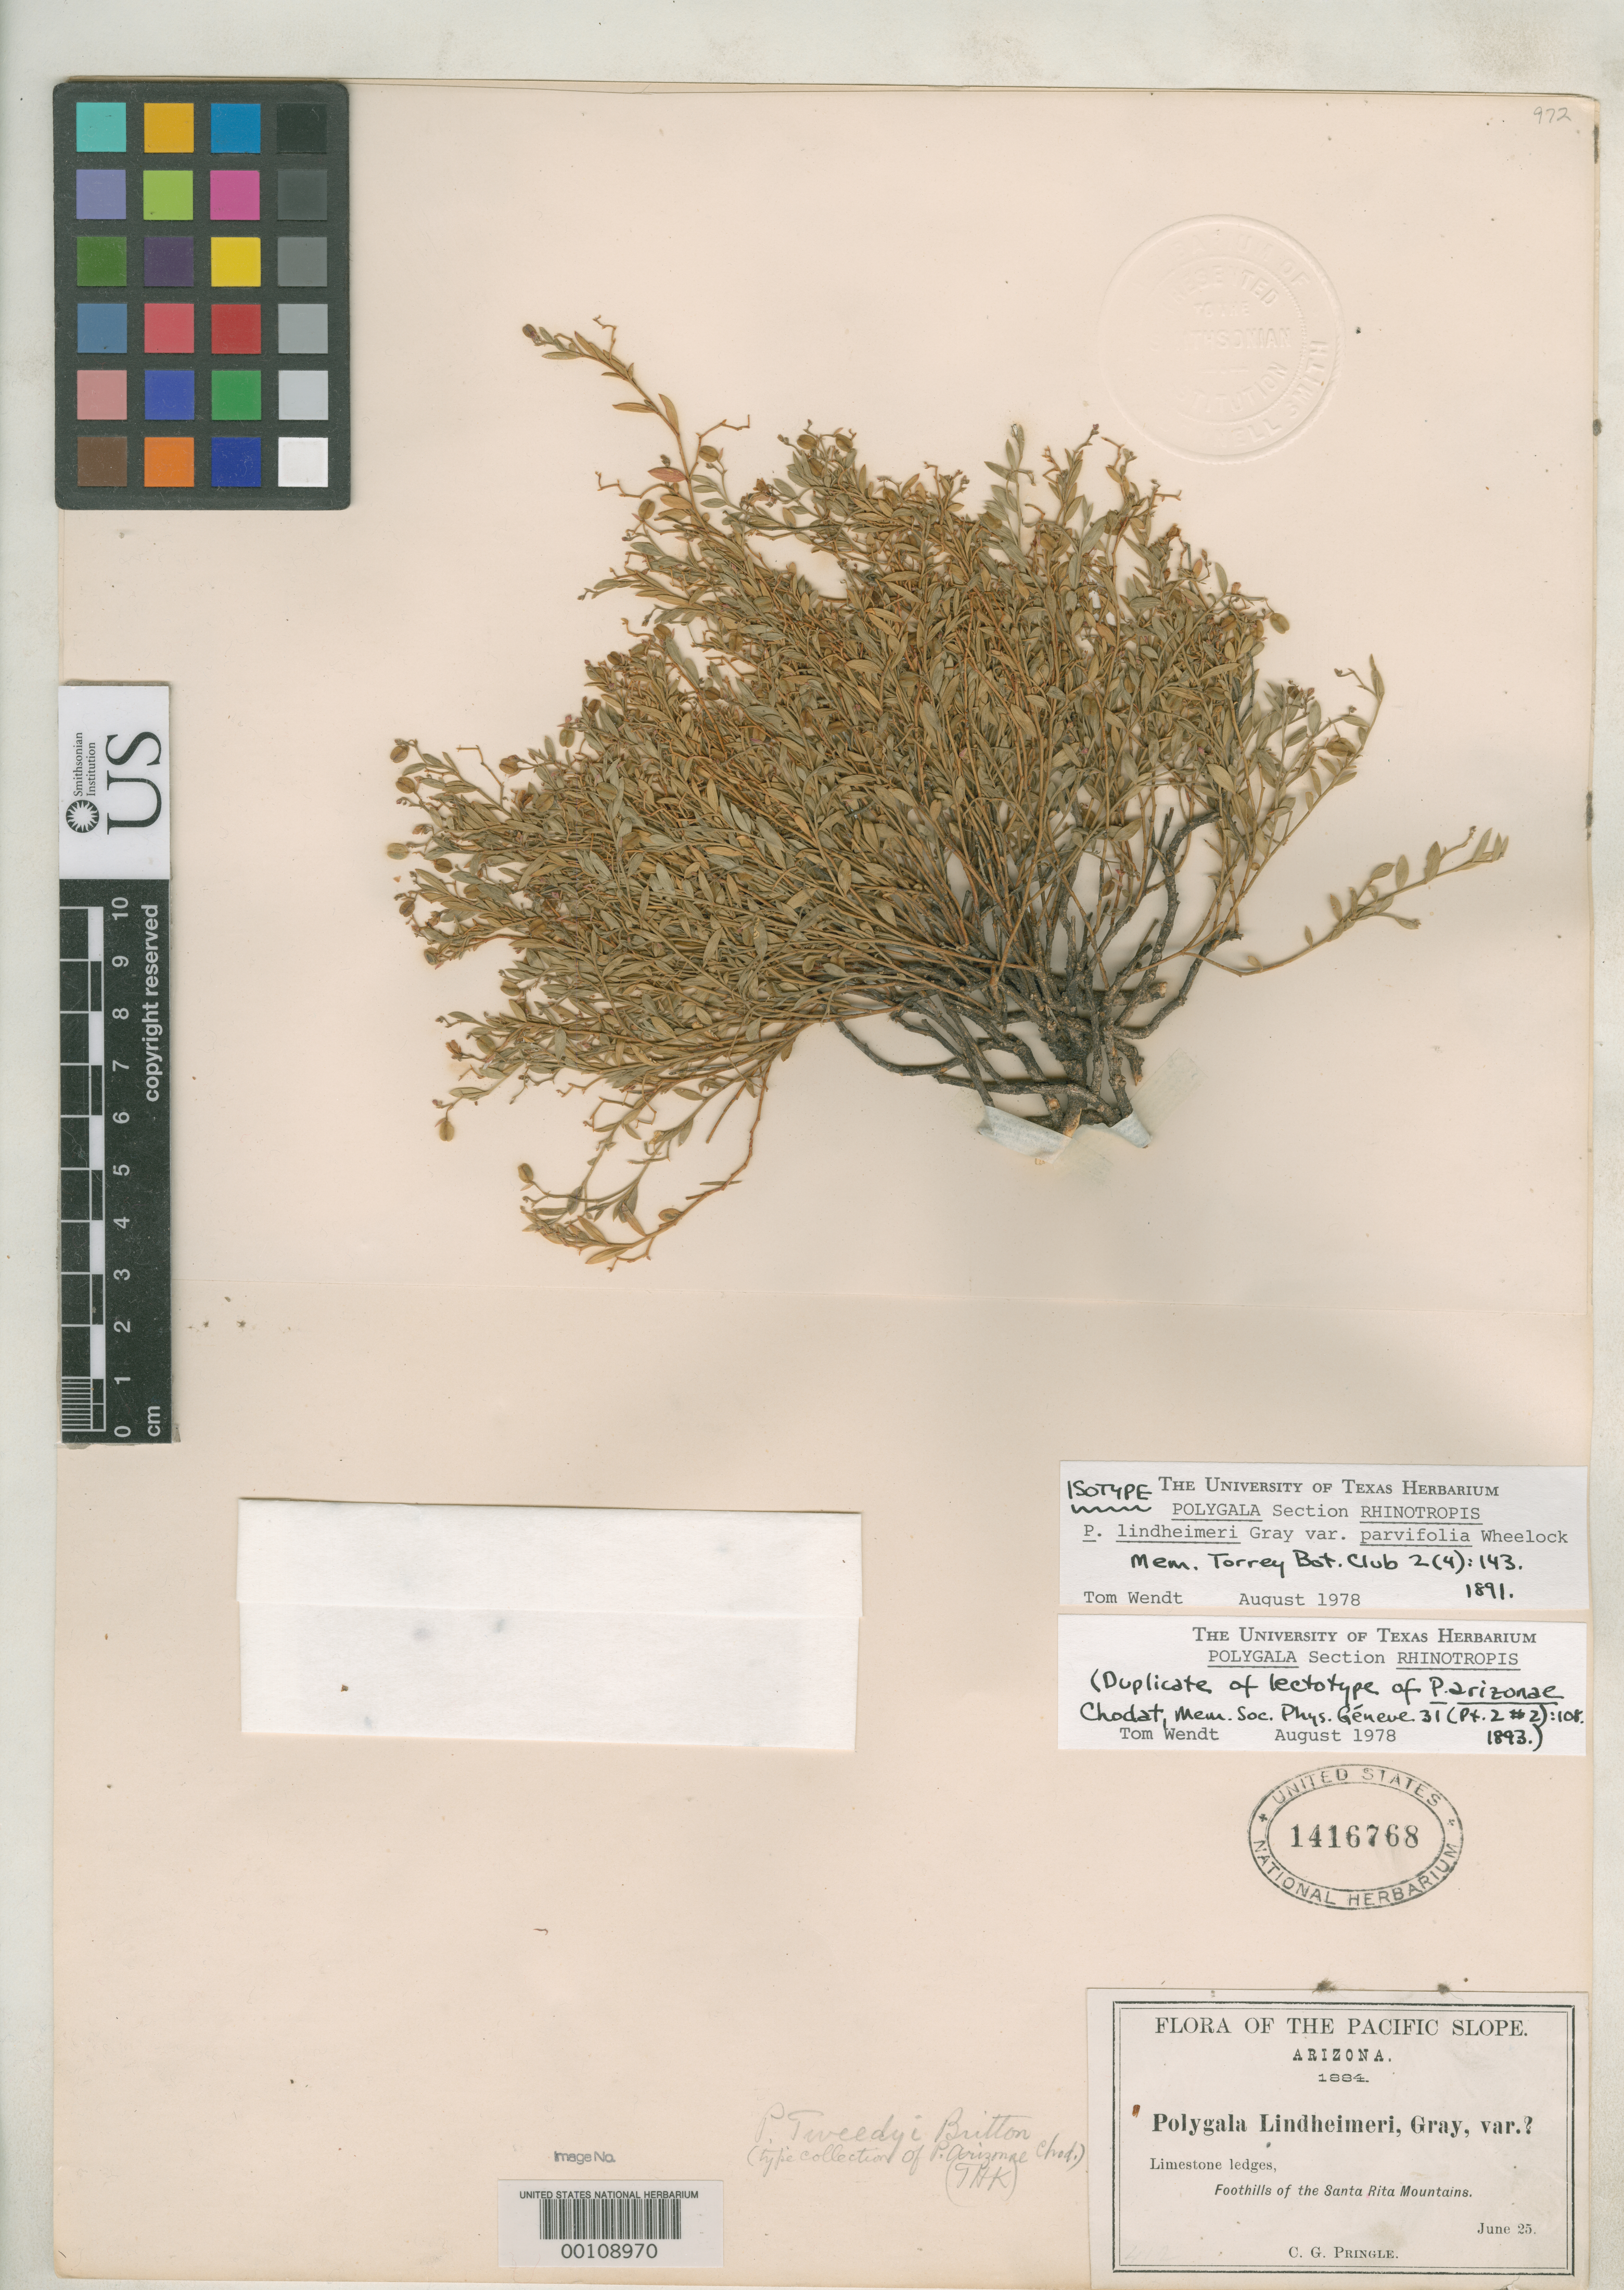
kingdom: Plantae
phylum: Tracheophyta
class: Magnoliopsida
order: Fabales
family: Polygalaceae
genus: Polygala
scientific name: Polygala lindheimeri var. parvifolia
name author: Wheelock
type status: Isolectotype; Isosyntype; Isotype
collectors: C. G. Pringle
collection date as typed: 25 Jun 1884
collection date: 1884-06-25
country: United States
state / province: Arizona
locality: Foothills of the Santa Rita Mountains.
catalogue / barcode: US 1416768